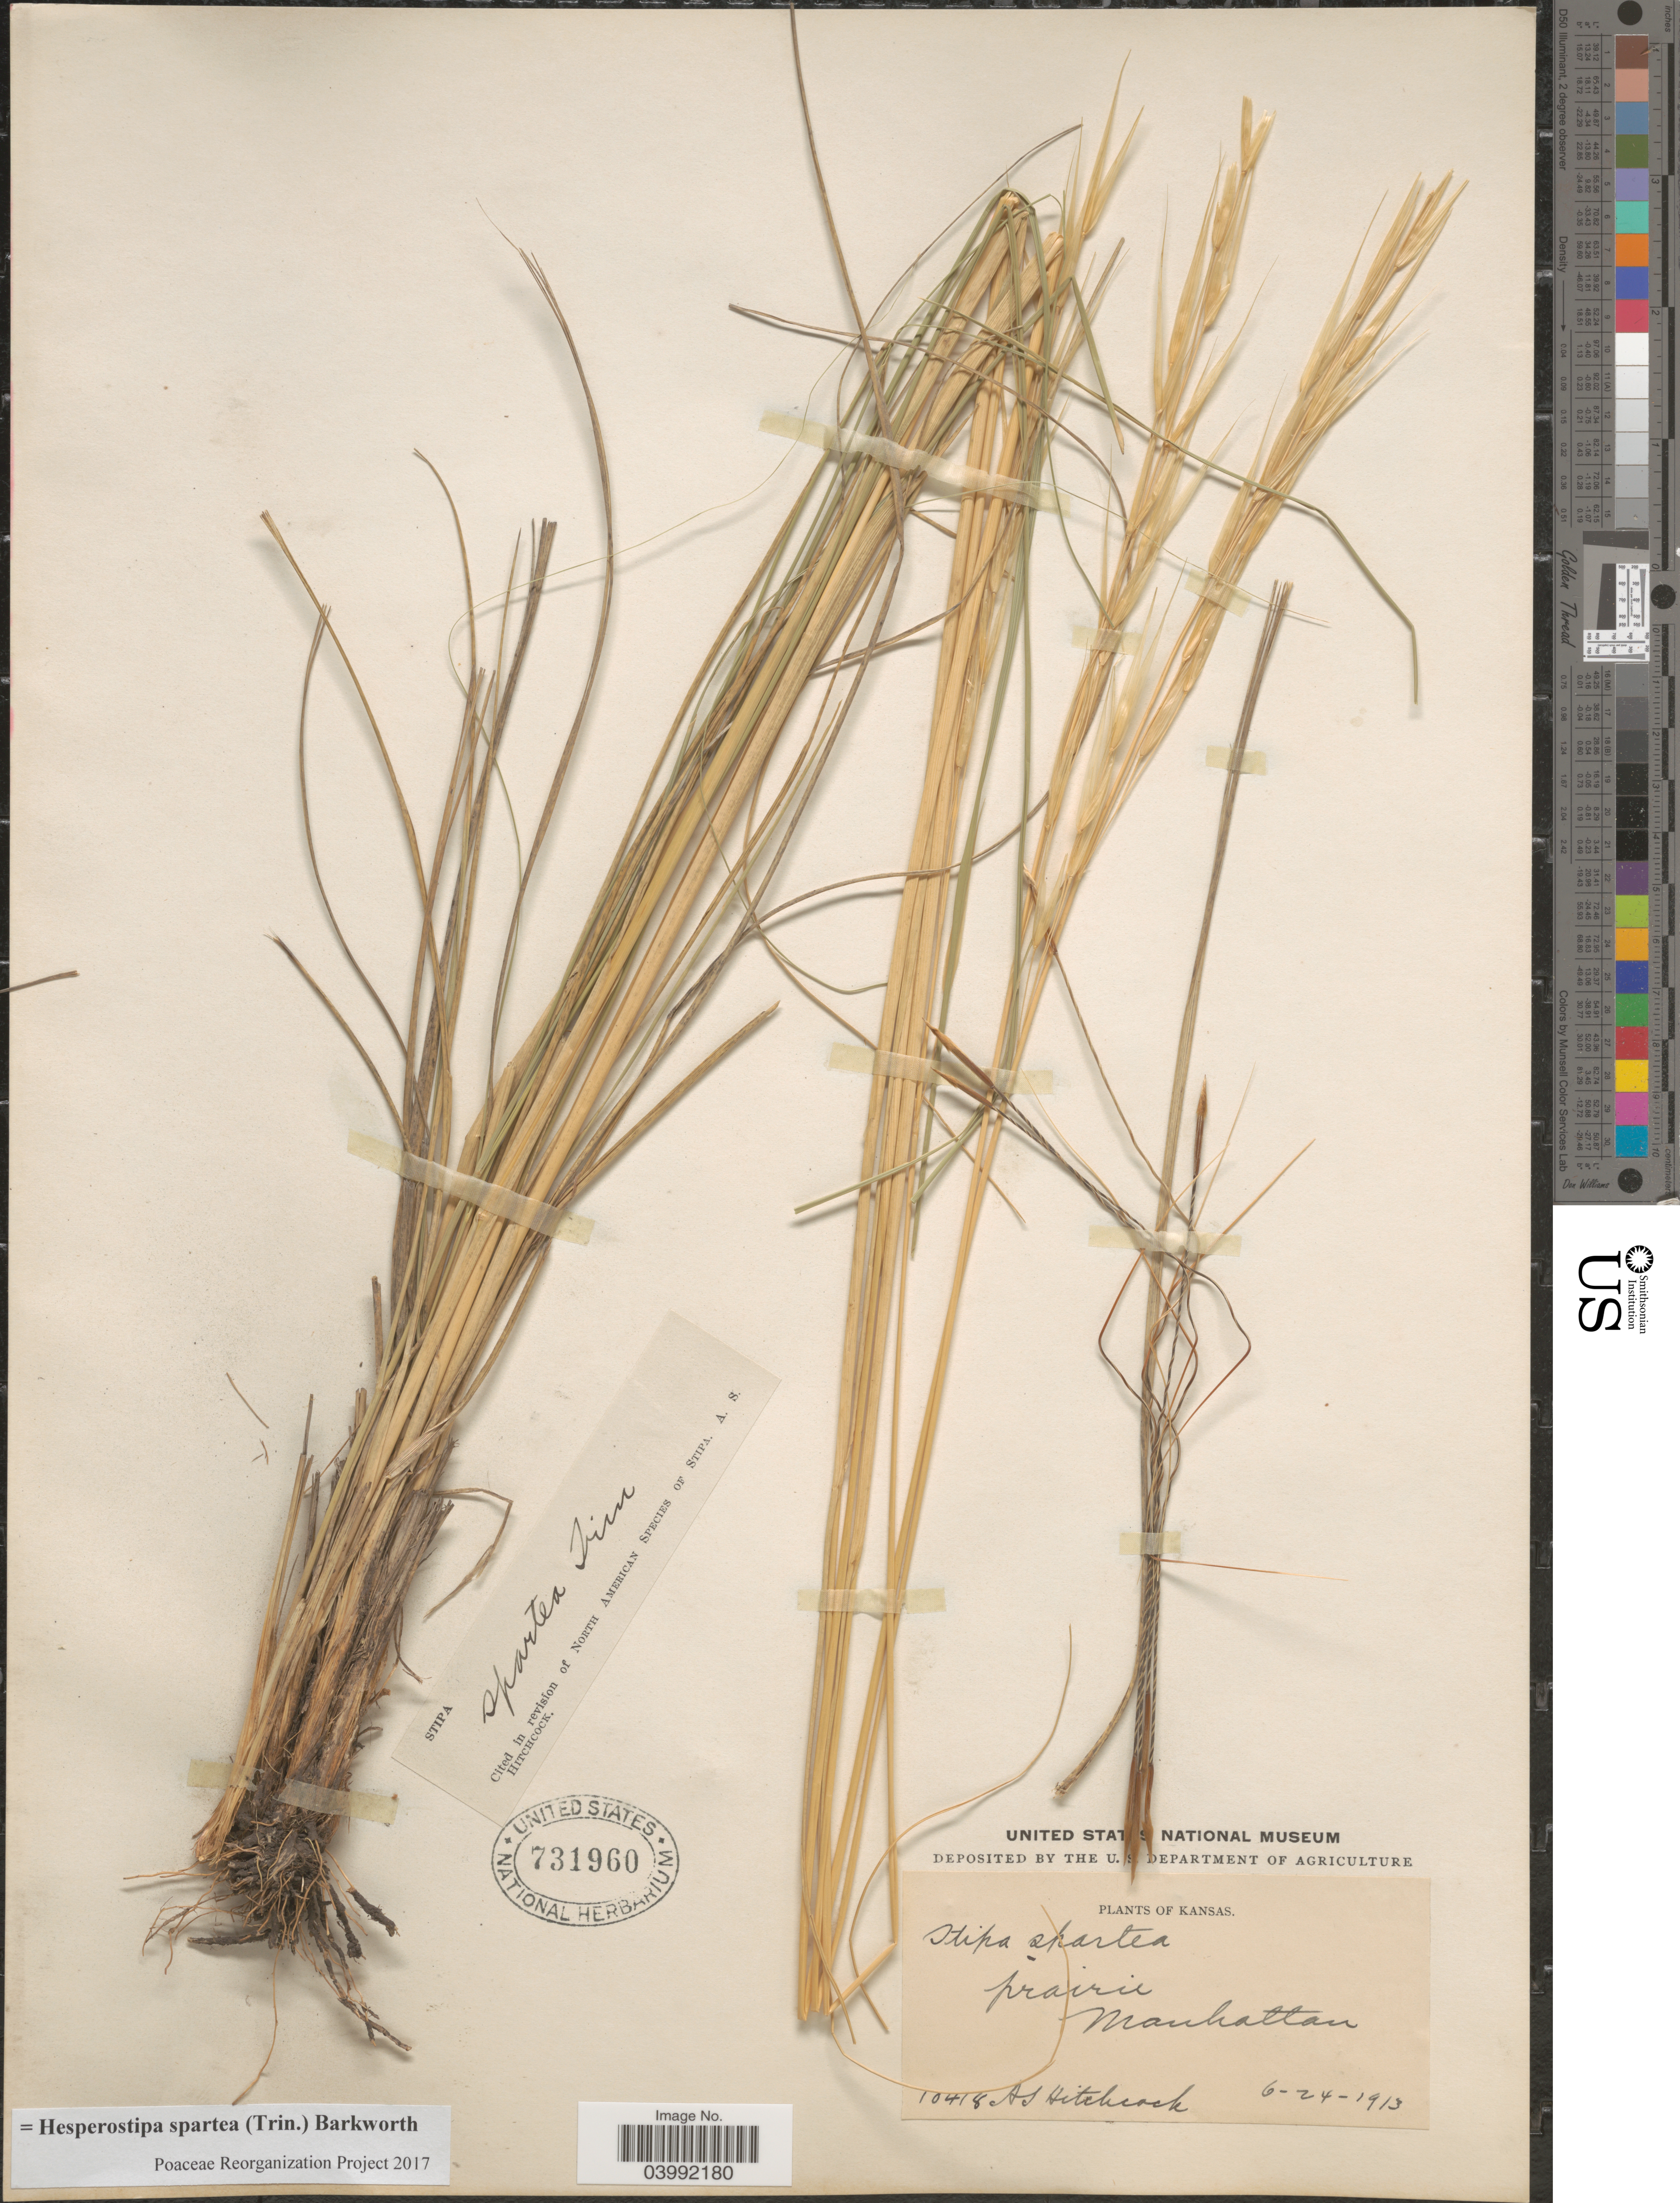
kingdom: Plantae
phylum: Tracheophyta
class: Liliopsida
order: Poales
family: Poaceae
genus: Hesperostipa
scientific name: Hesperostipa spartea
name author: (Trin.) Barkworth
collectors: A. S. Hitchcock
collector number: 10418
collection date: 1913-06-24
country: United States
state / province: Kansas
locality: Prairie. Manhattan.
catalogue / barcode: US 731960